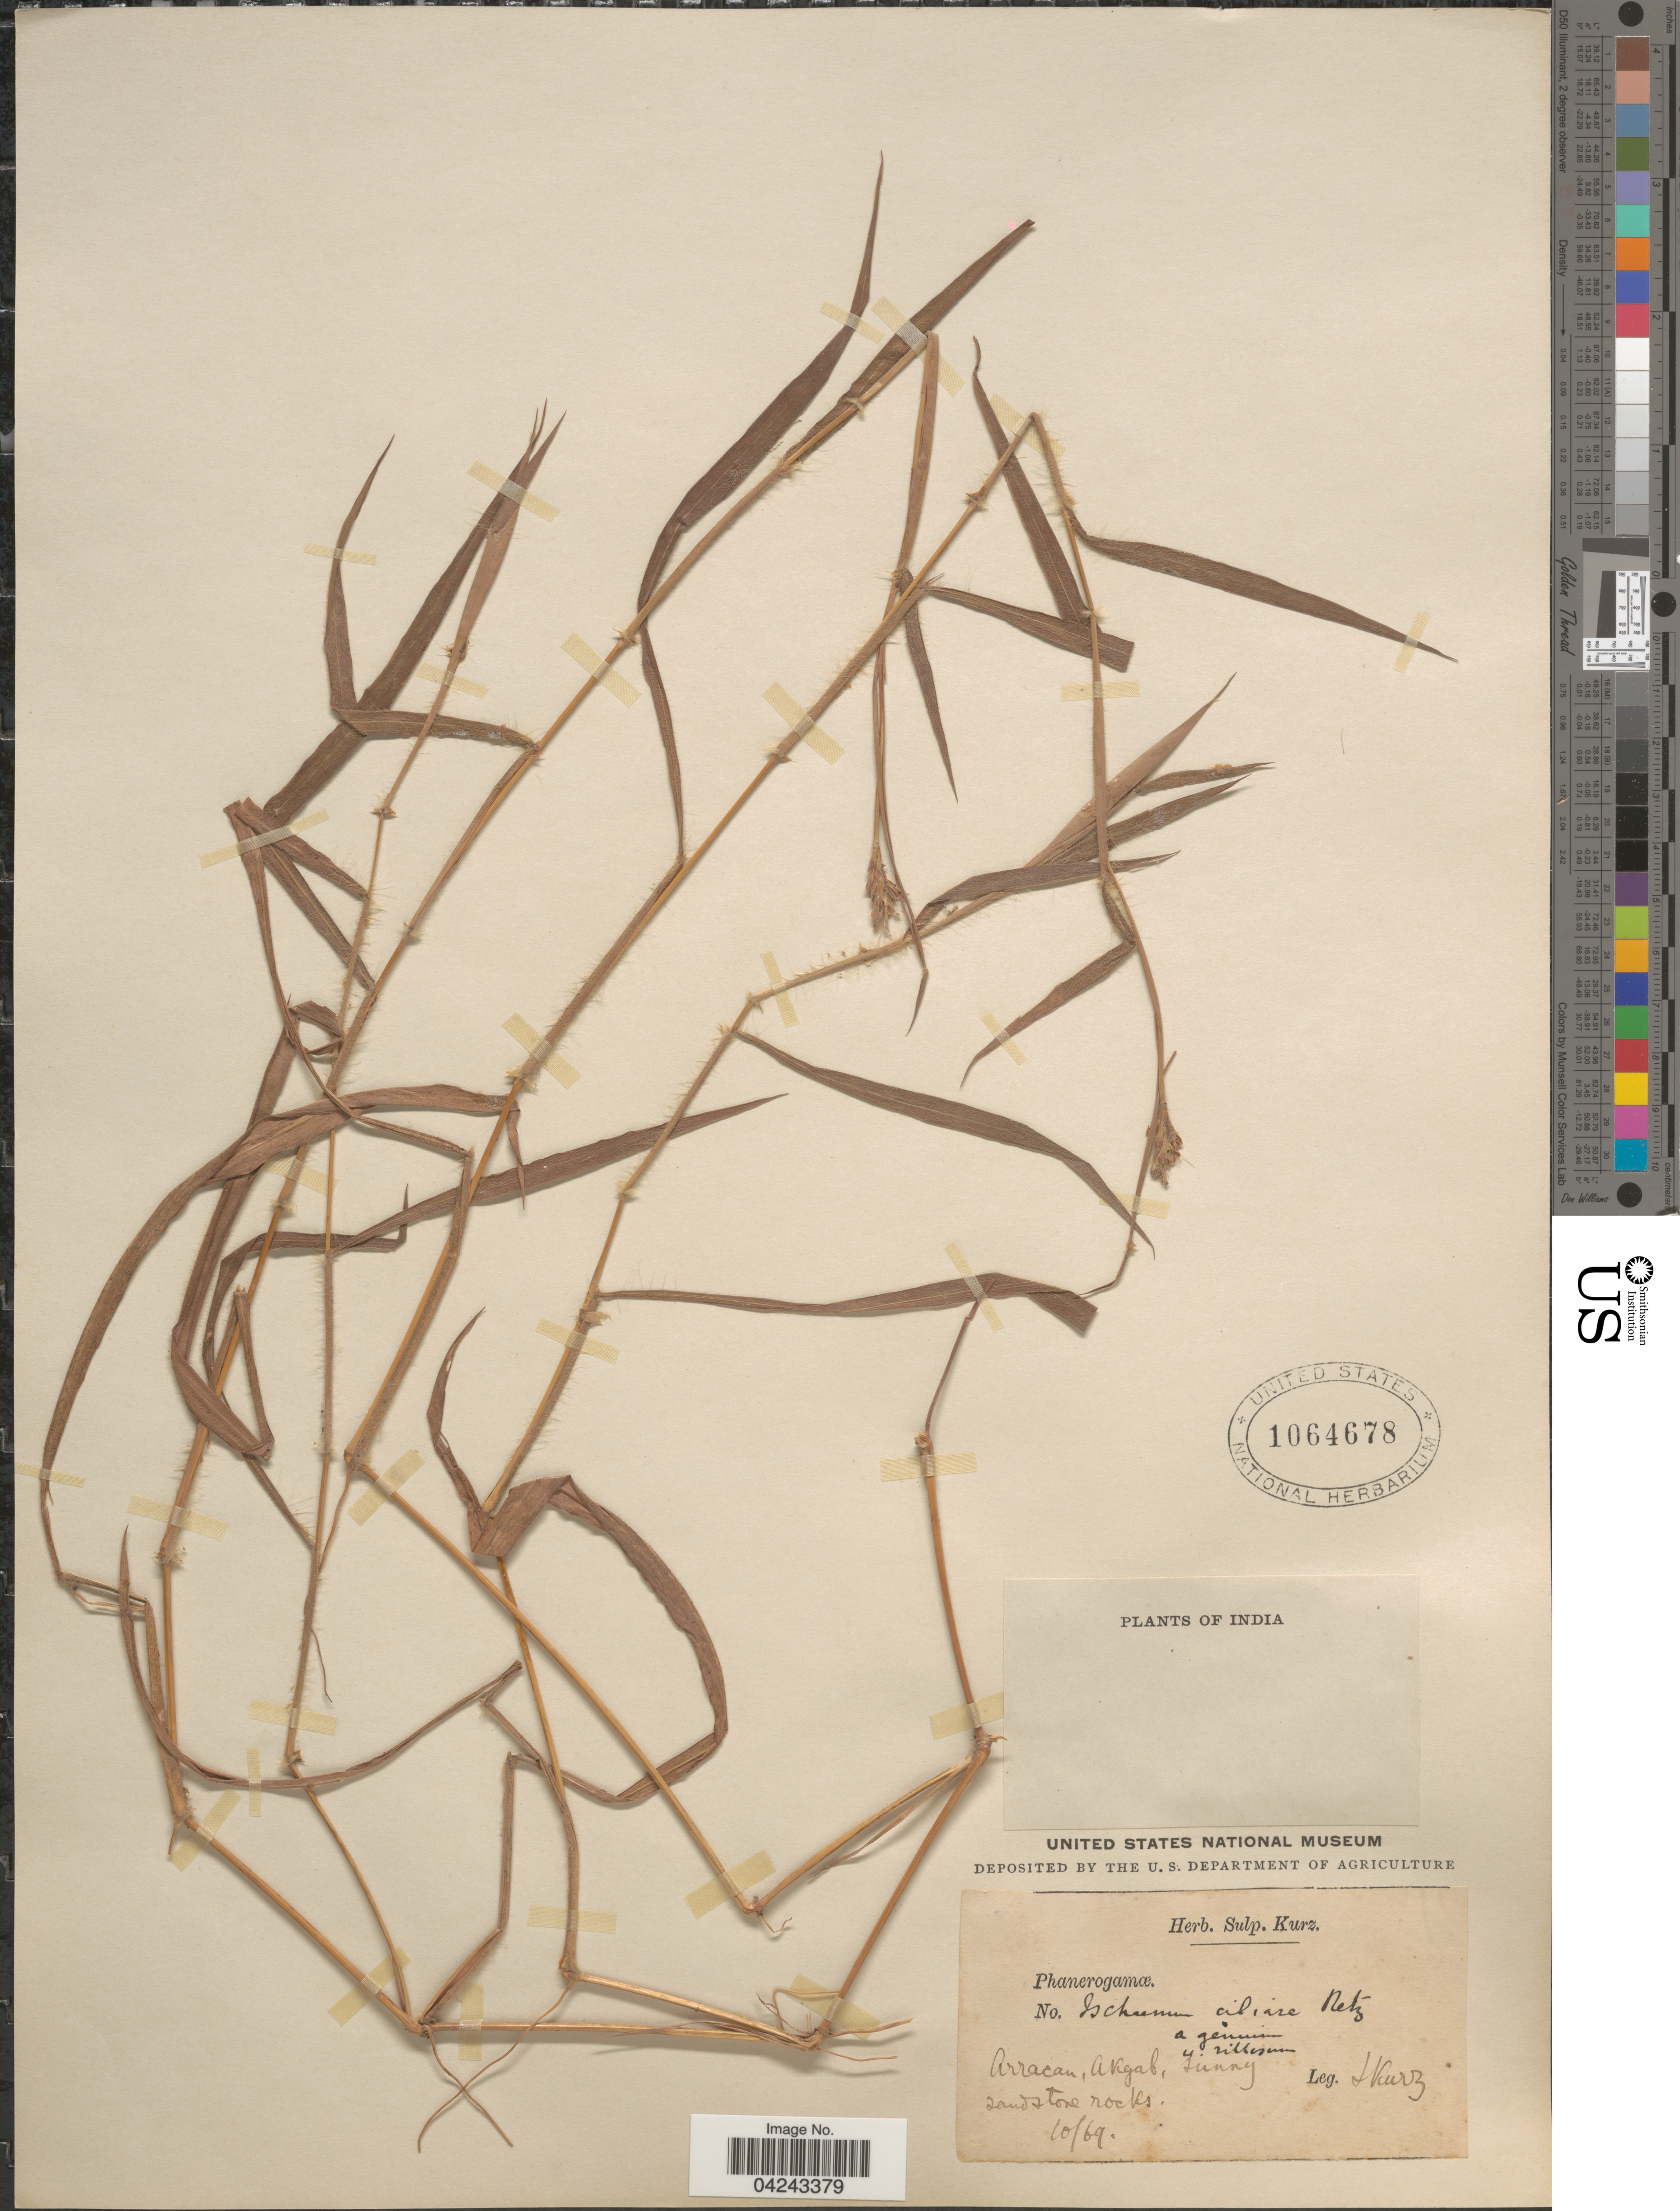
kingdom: Plantae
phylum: Tracheophyta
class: Liliopsida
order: Poales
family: Poaceae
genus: Ischaemum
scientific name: Ischaemum ciliare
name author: Retz.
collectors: S. Kurz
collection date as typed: Transcribed d/m/y: /10/69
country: India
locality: Arracan, Akyab.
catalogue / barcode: US 1064678